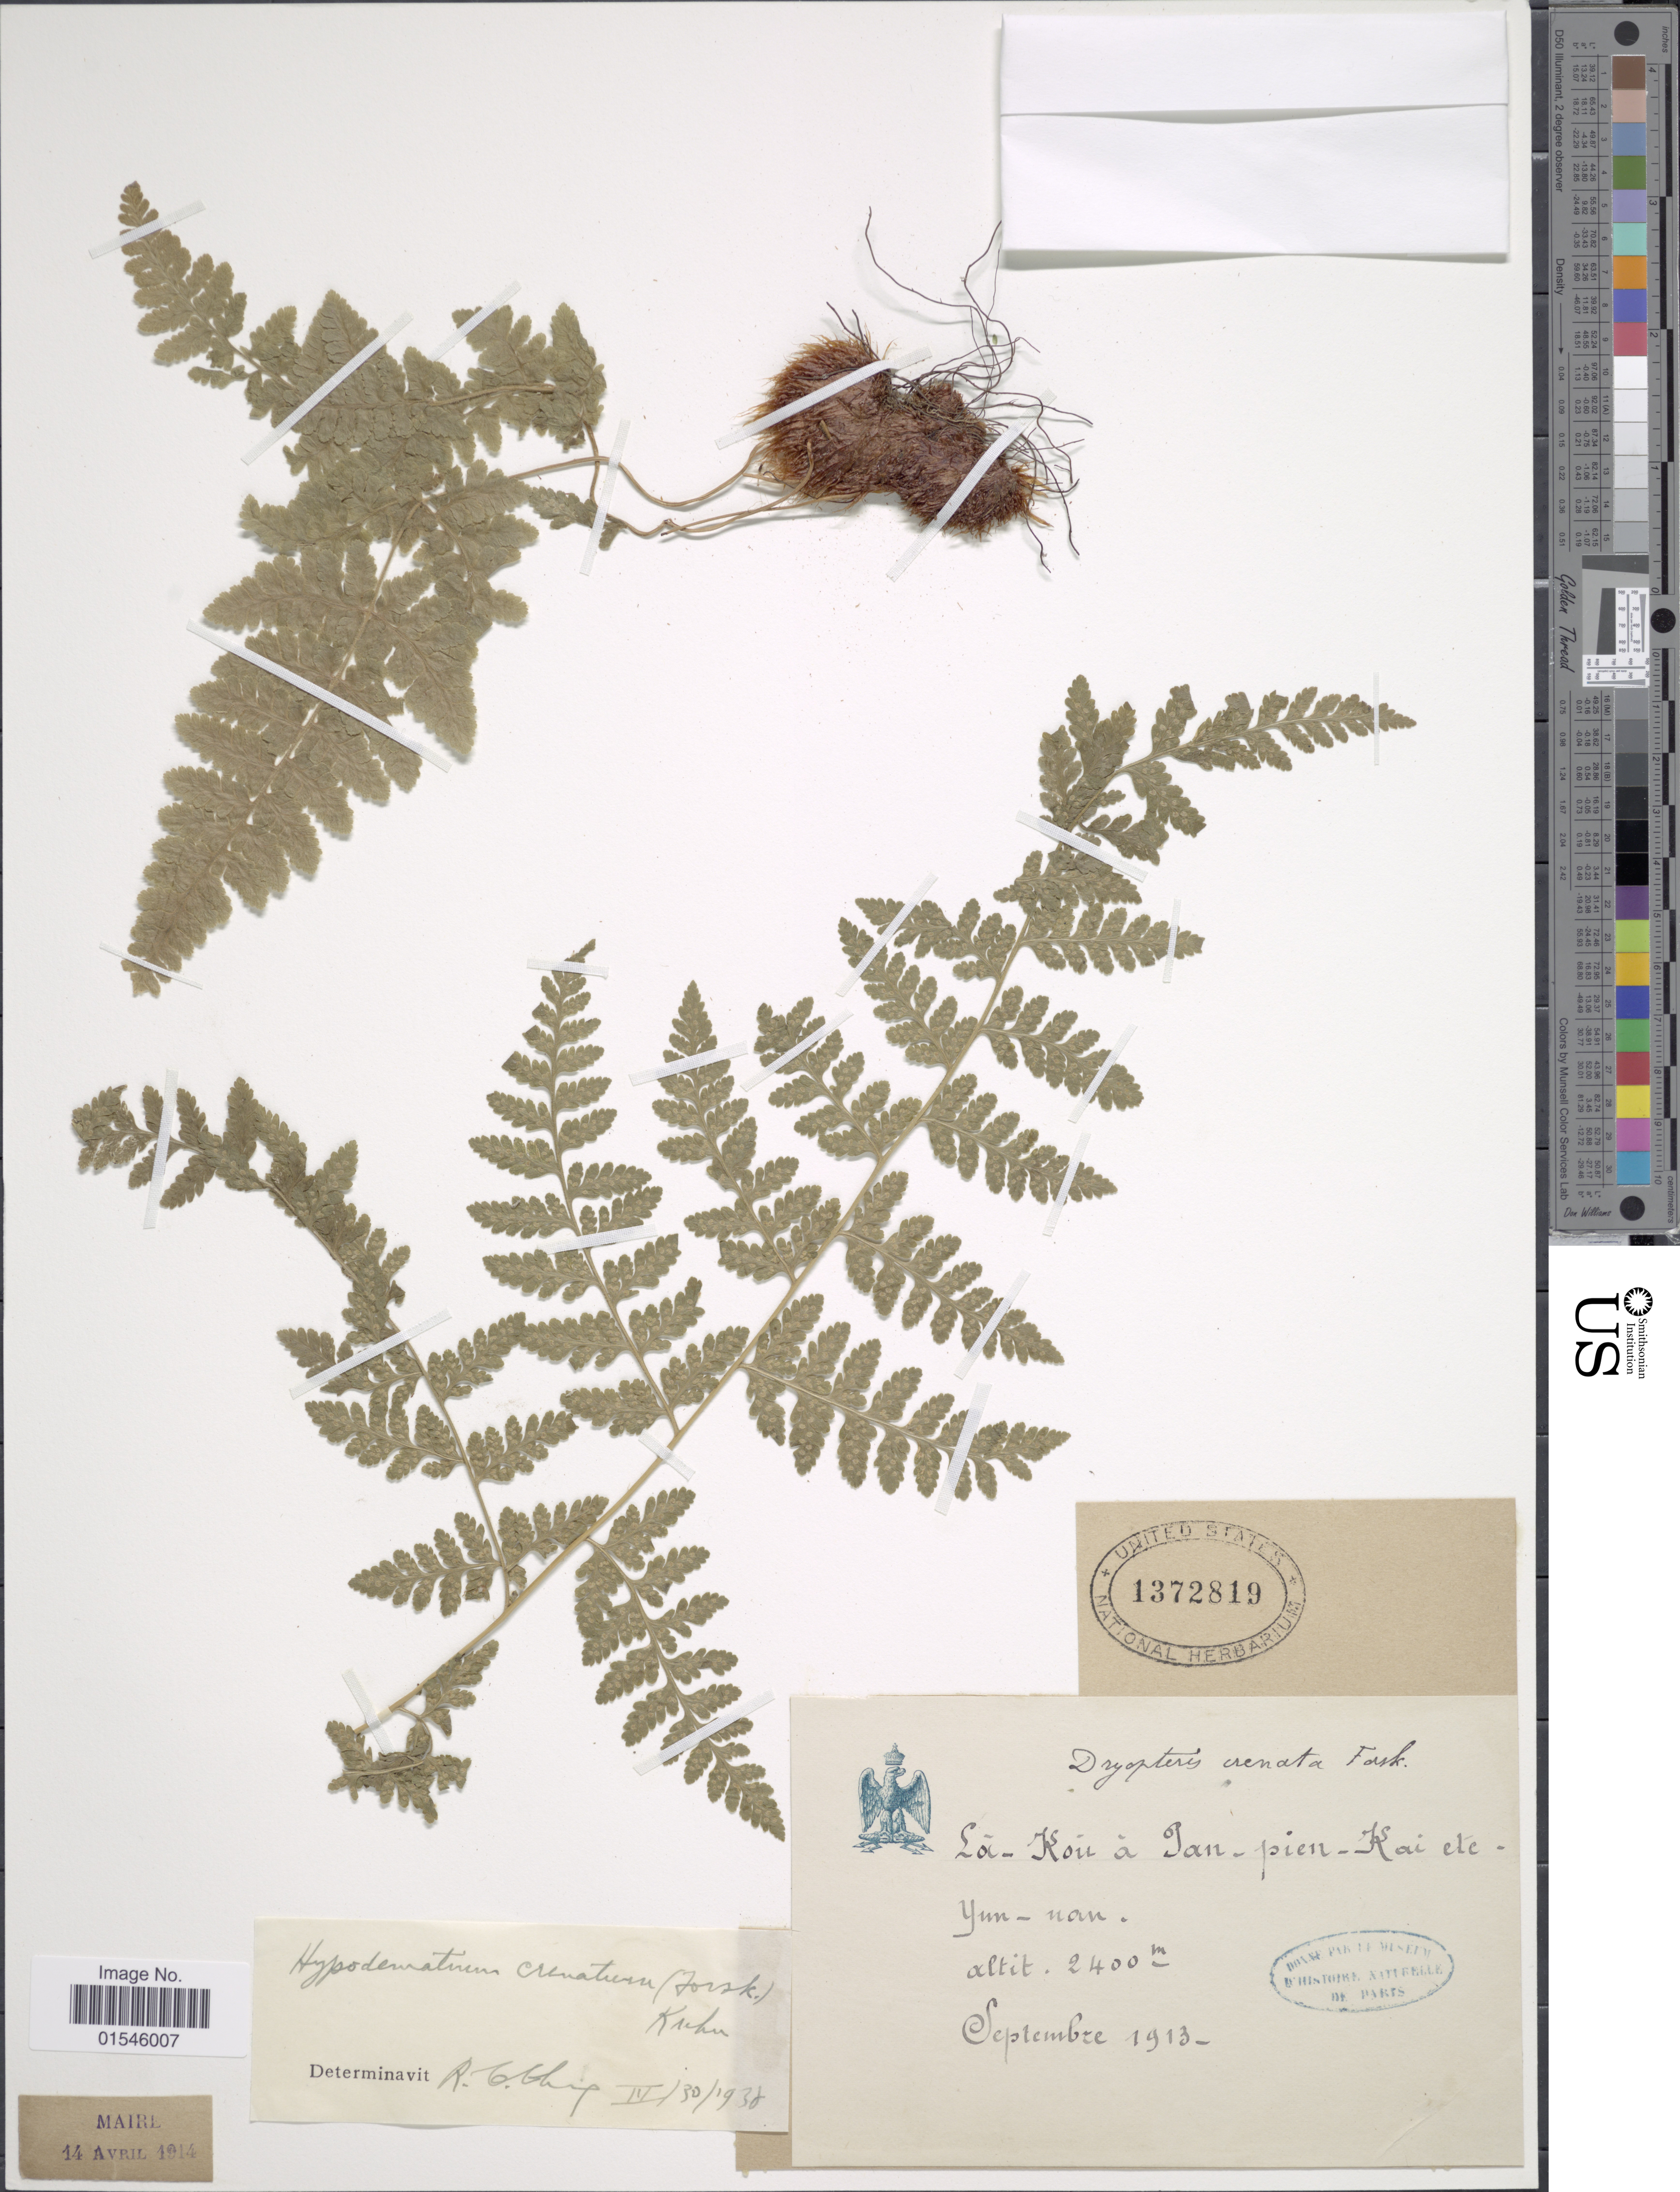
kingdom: Plantae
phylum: Tracheophyta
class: Polypodiopsida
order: Polypodiales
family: Hypodematiaceae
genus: Hypodematium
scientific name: Hypodematium crenatum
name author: (Forssk.) Kuhn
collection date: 1913-09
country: China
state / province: Yunnan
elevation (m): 2400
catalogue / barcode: US 1372819